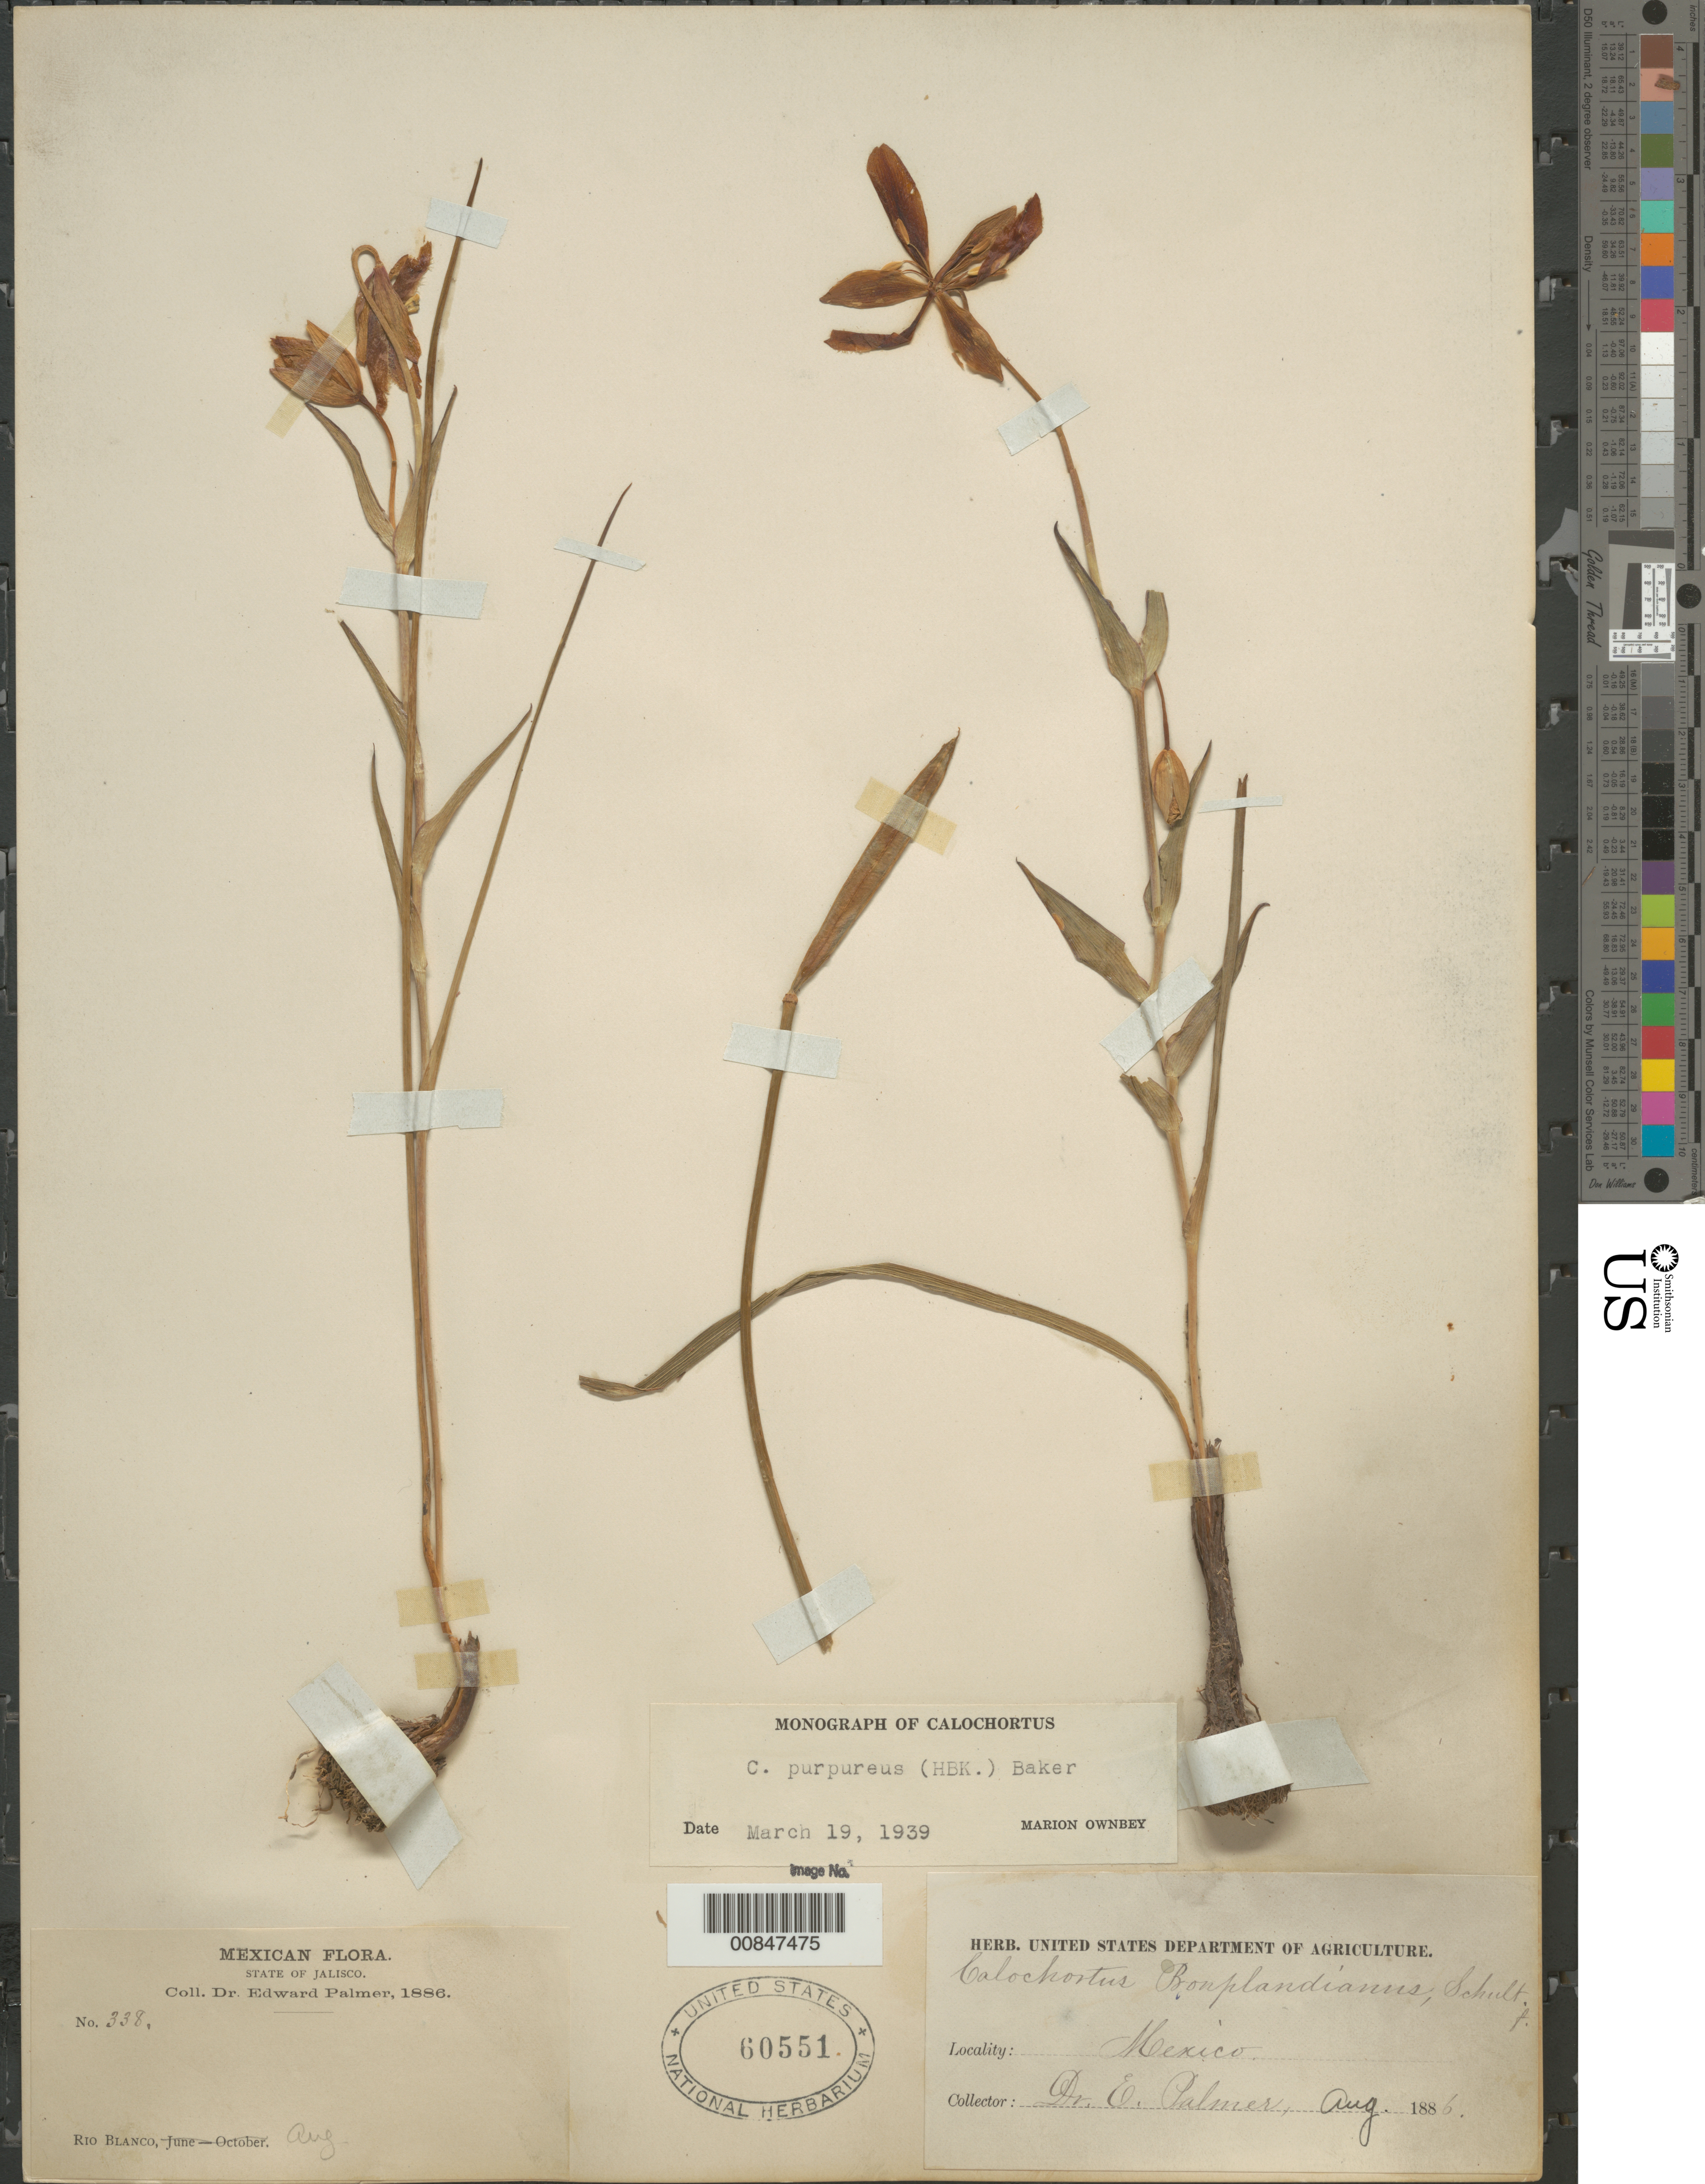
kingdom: Plantae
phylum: Tracheophyta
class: Liliopsida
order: Liliales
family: Liliaceae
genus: Calochortus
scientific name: Calochortus purpureus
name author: (Kunth) Baker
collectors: E. Palmer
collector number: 338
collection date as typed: Aug 1886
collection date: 1886-08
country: Mexico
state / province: Jalisco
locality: Río Blanco, Jalisco.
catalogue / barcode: US 60551